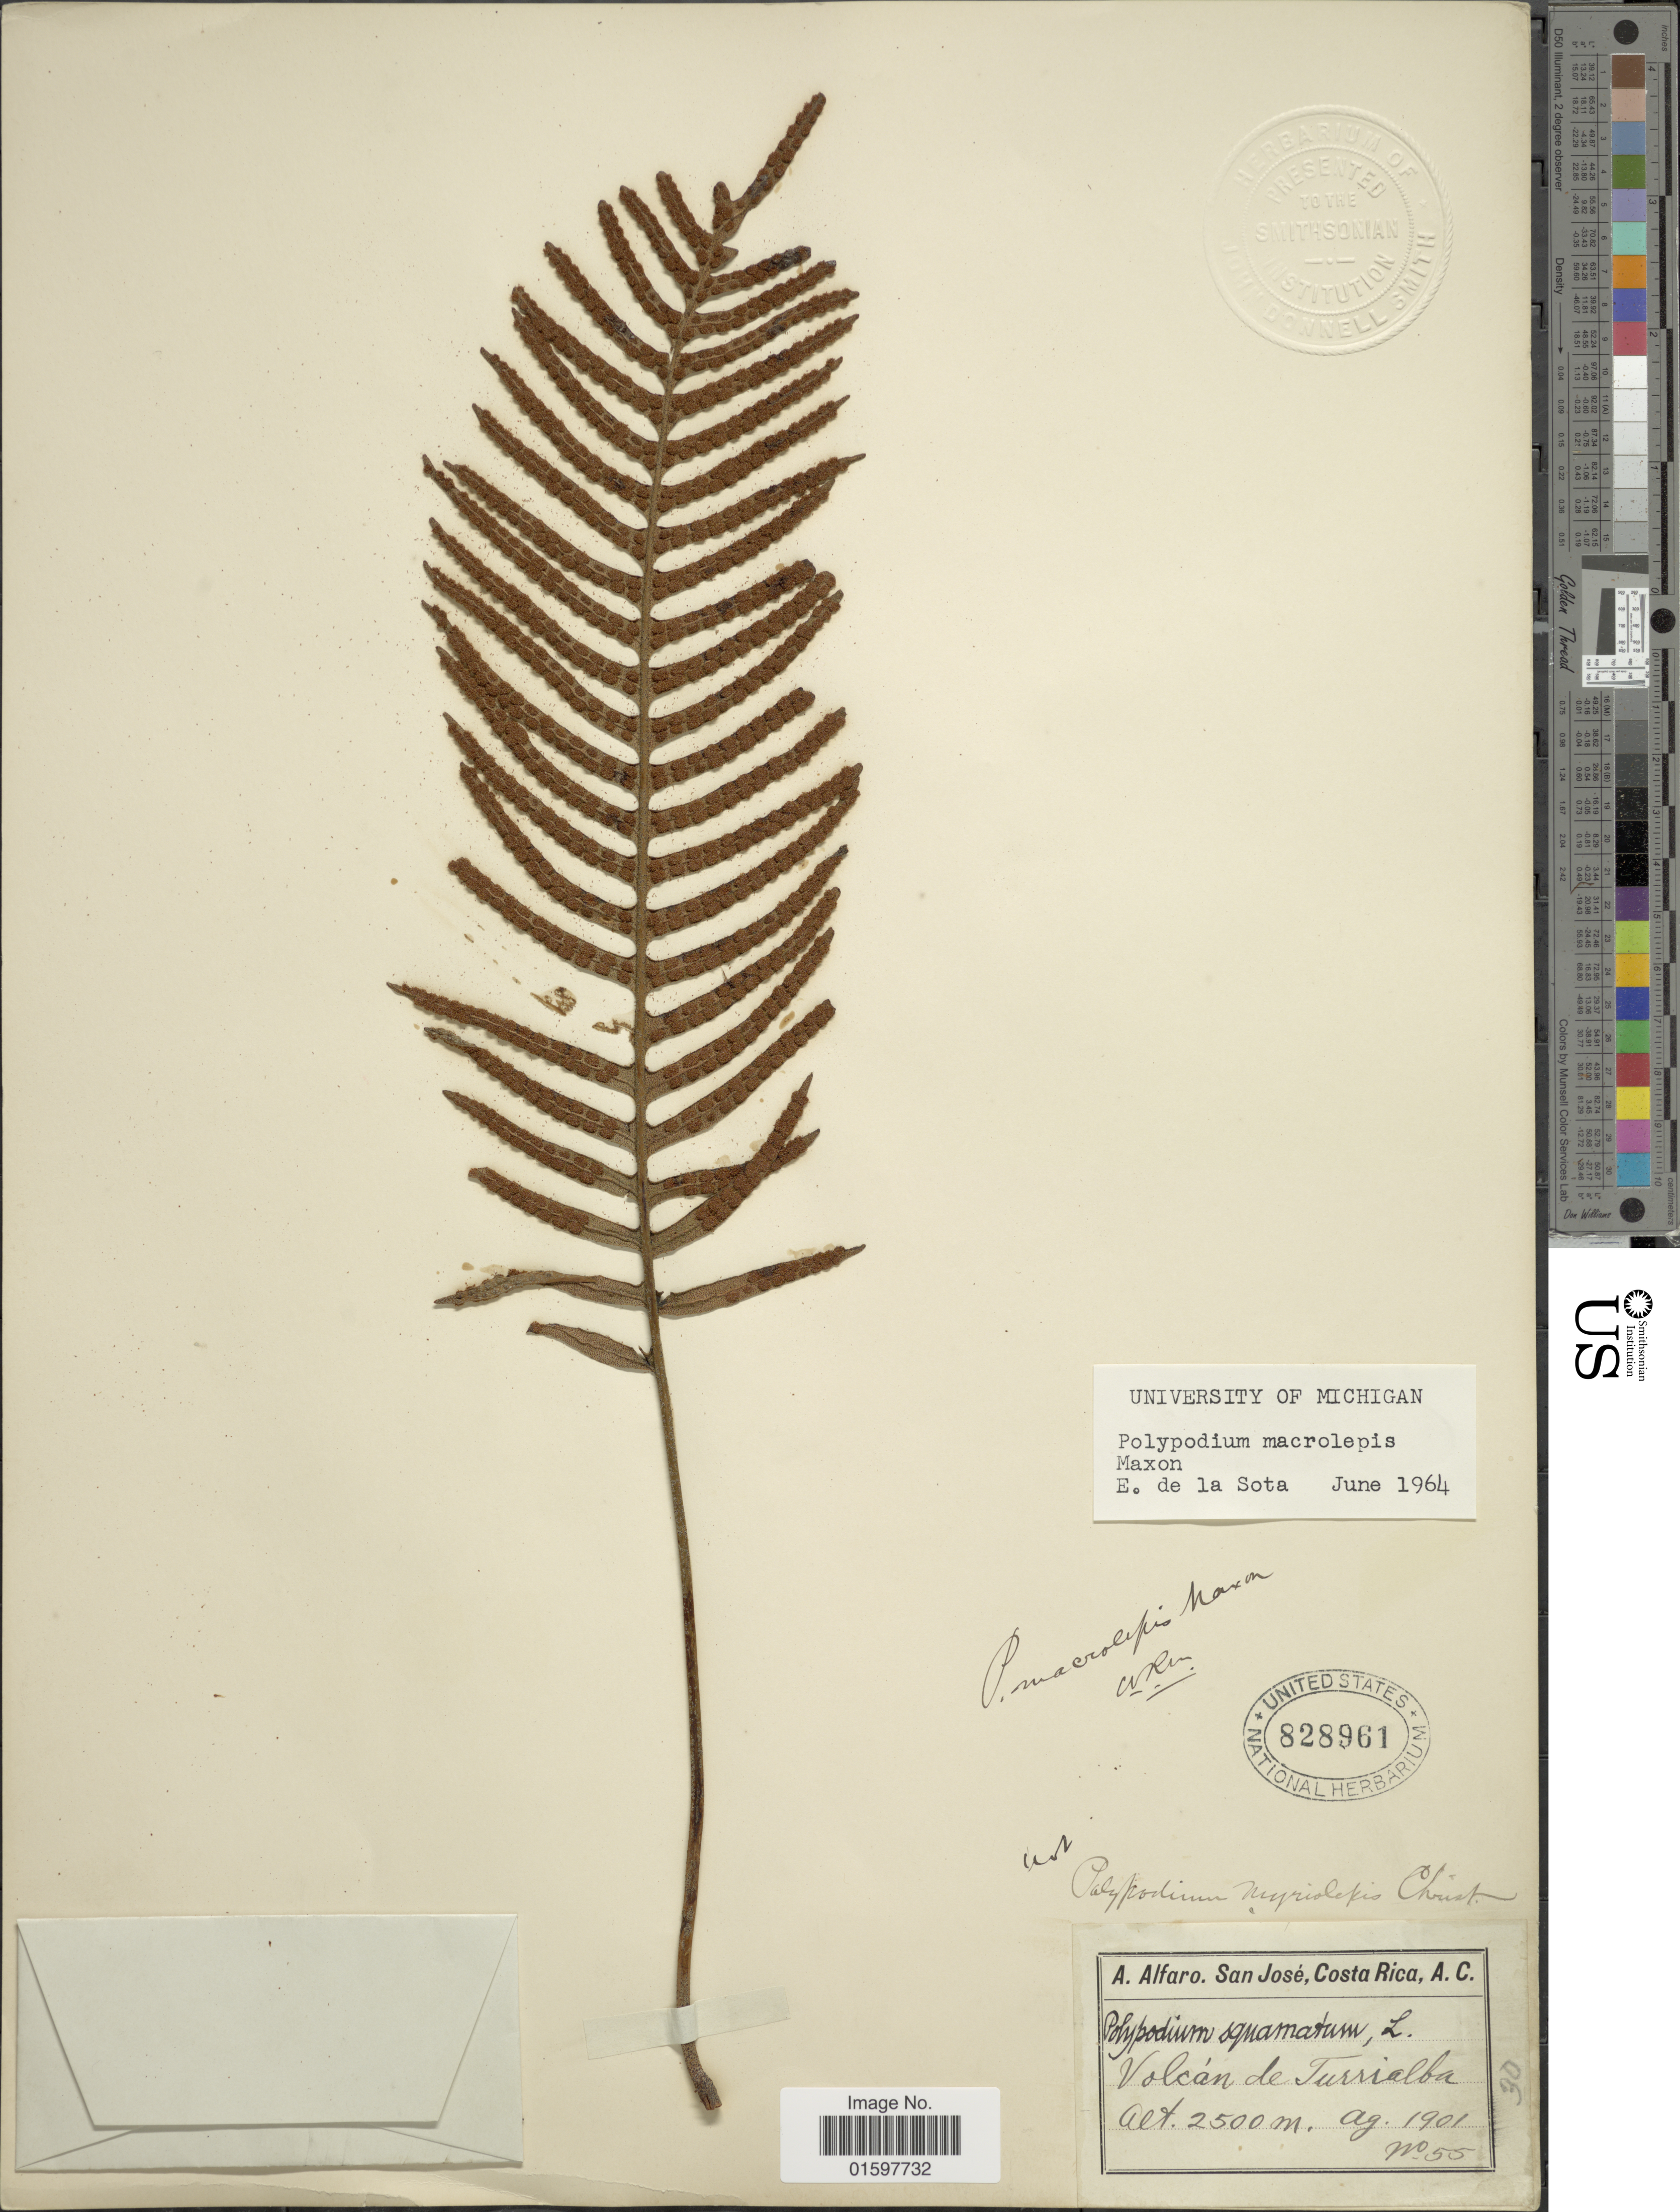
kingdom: Plantae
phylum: Tracheophyta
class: Polypodiopsida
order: Polypodiales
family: Polypodiaceae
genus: Pleopeltis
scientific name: Pleopeltis macrolepis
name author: (Maxon) A.R. Sm. & Tejero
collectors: A. Alfaro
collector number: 55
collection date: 1901-08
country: Costa Rica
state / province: San José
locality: Volc;an de Turrialba.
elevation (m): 2500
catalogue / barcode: US 828961